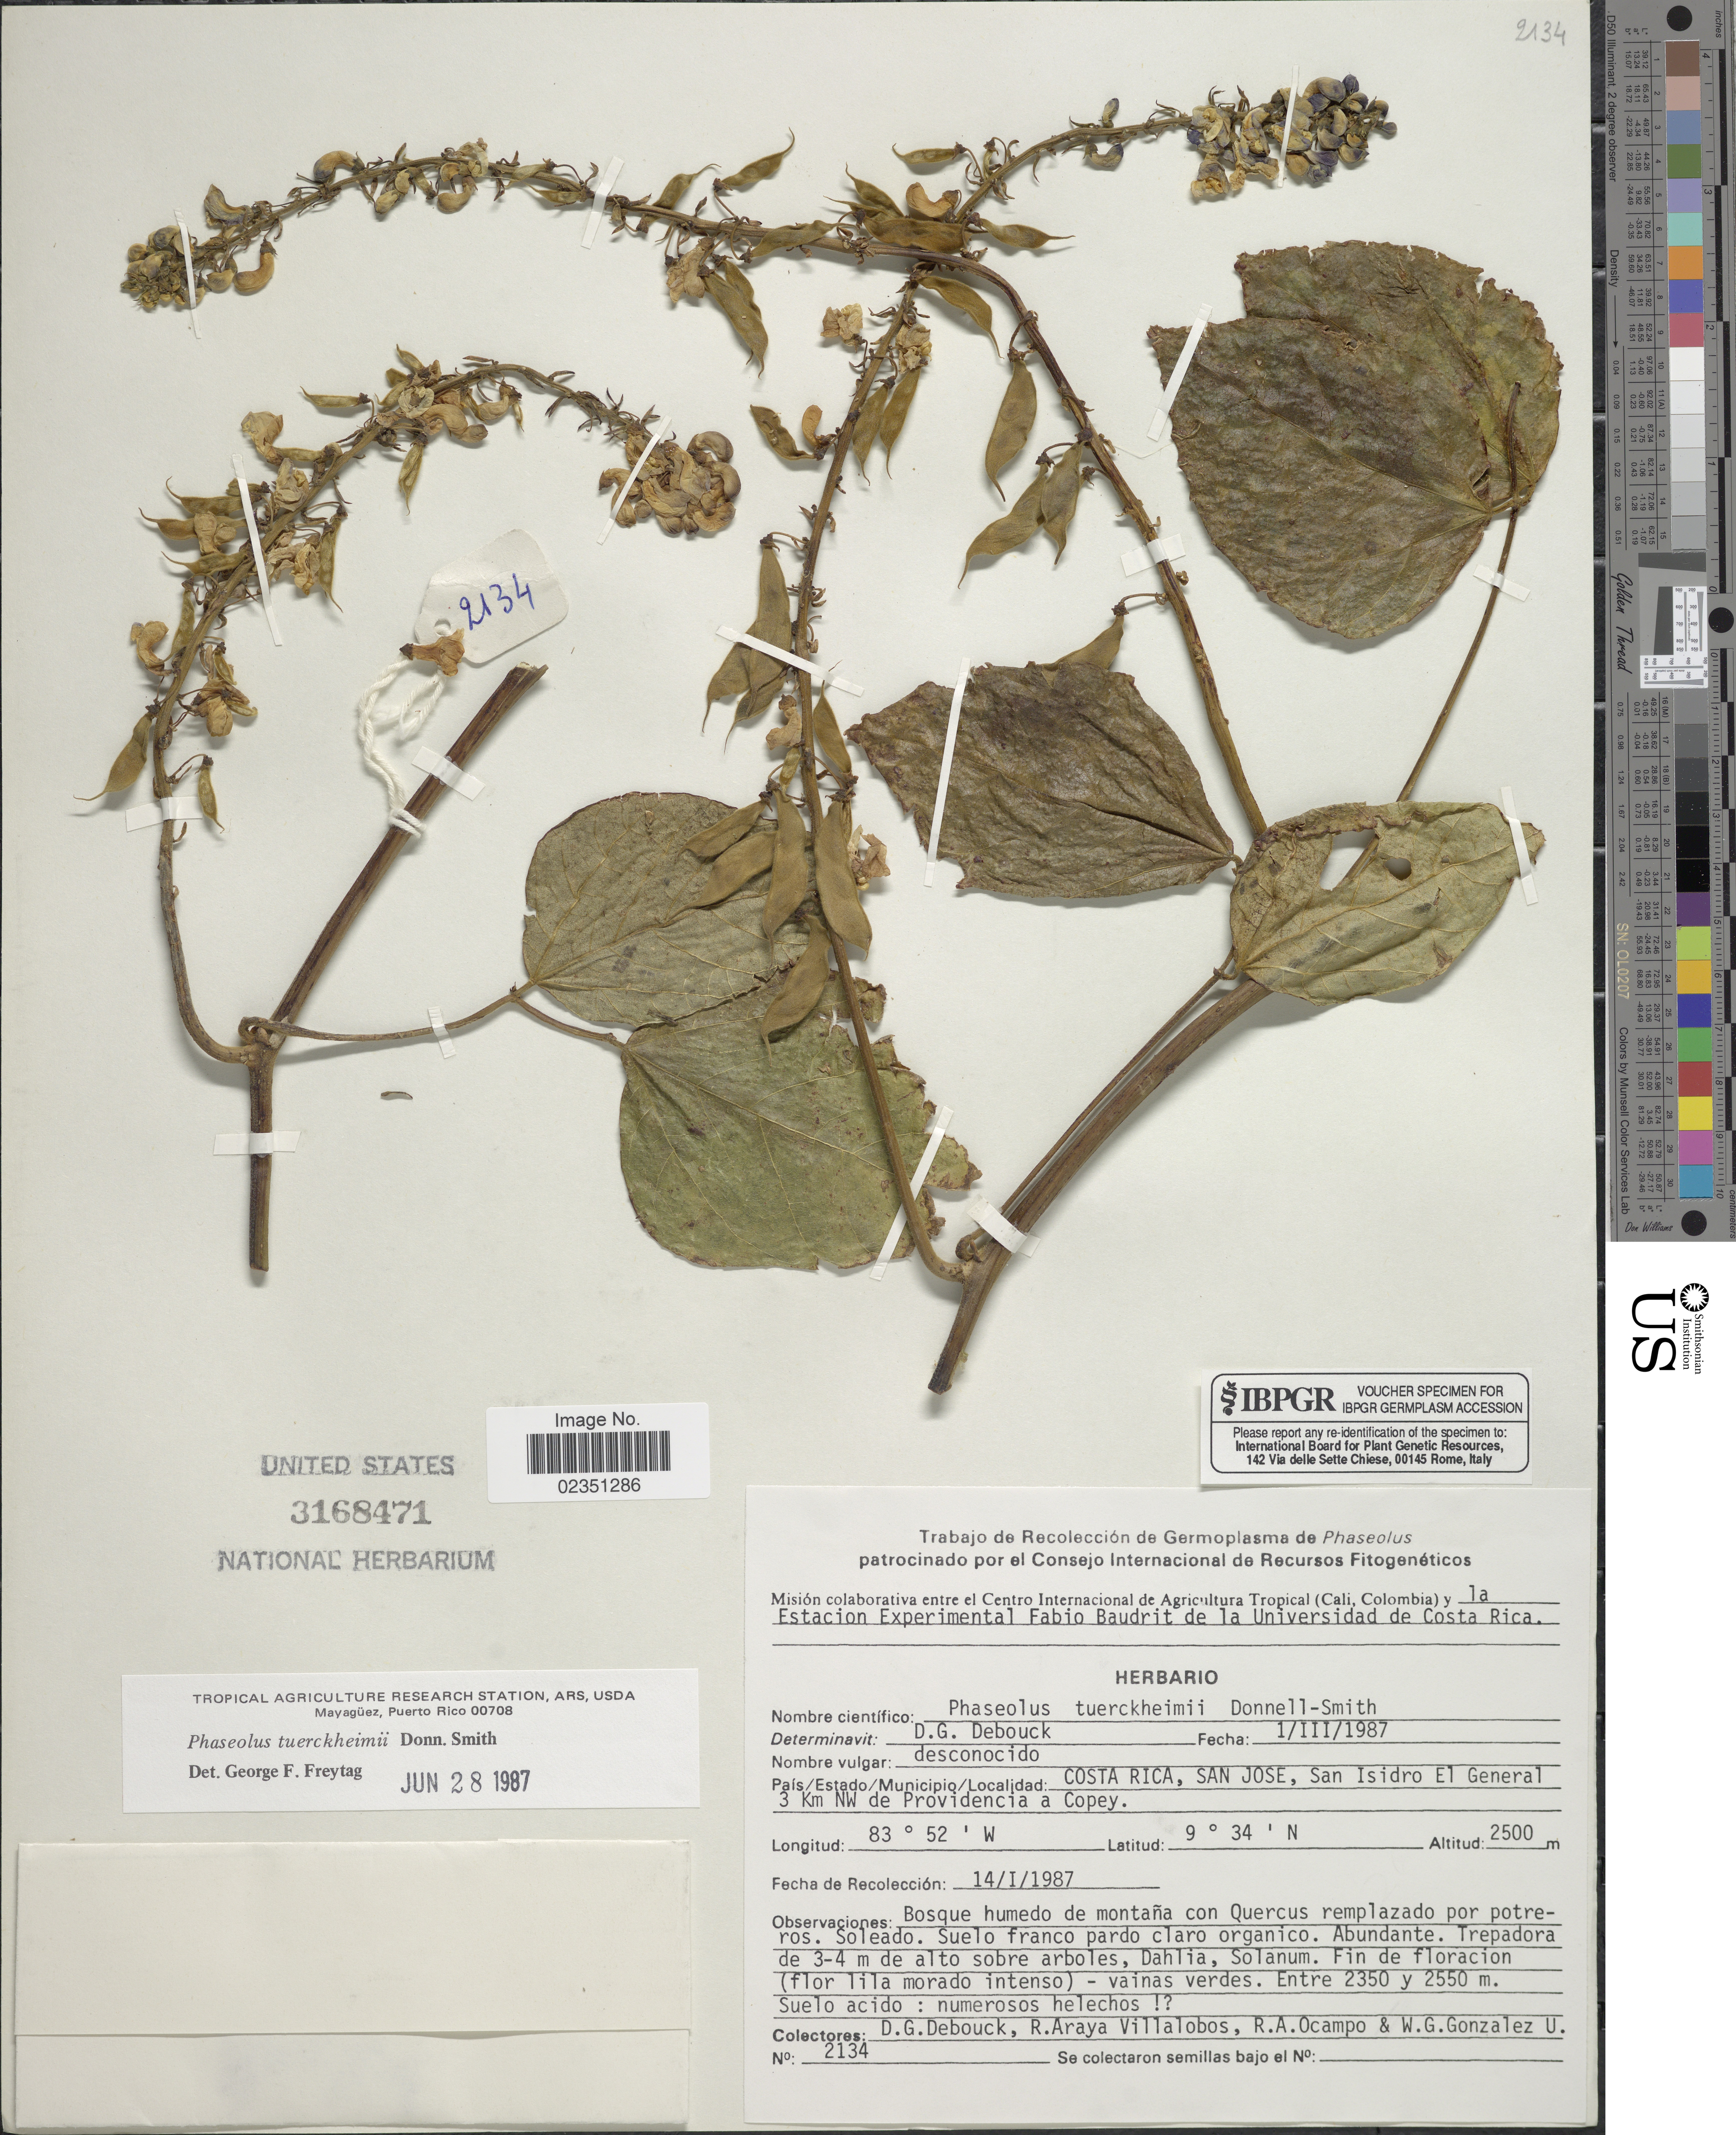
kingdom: Plantae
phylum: Tracheophyta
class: Magnoliopsida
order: Fabales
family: Fabaceae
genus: Phaseolus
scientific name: Phaseolus tuerckheimii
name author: Donn. Sm.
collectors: D. Debouck, R. Araya Villalobos, R. Ocampo & W. Gonzalez U.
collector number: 2134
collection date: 1987-01-14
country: Costa Rica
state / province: San José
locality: San Isidro El General, 3 Km NW de Providencia a Copey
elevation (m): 2500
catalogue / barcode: US 3168471